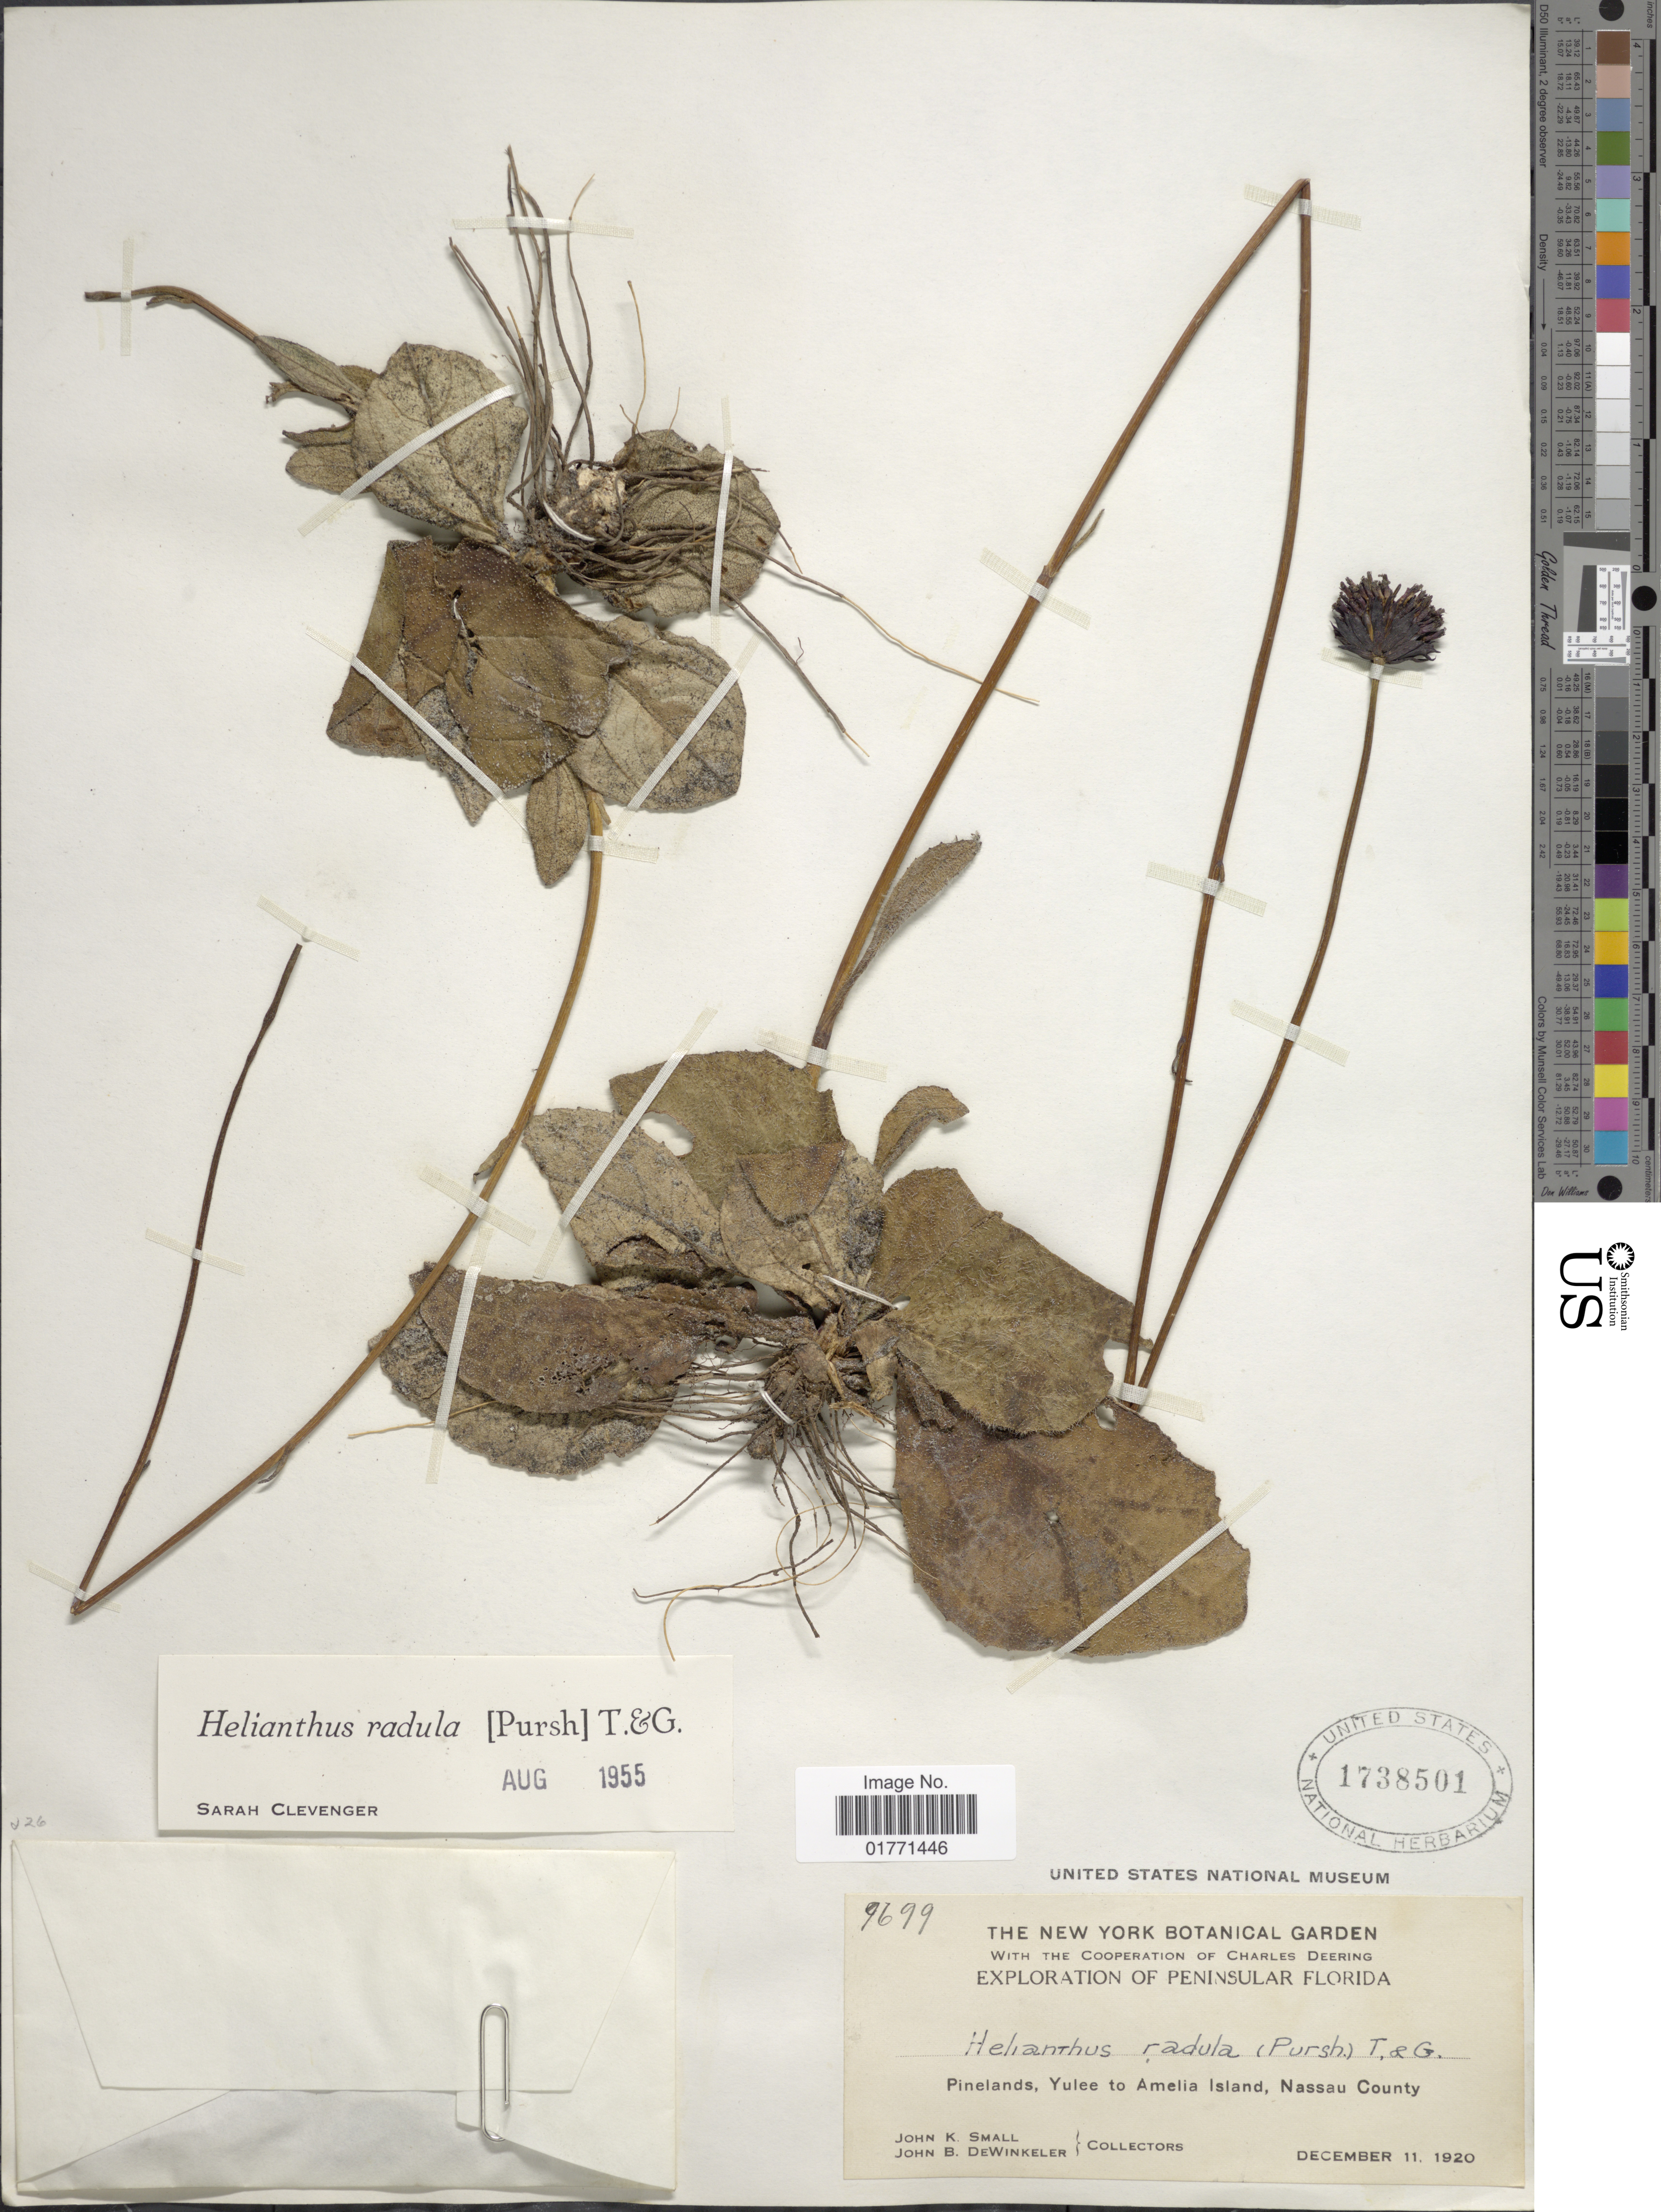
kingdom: Plantae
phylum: Tracheophyta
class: Magnoliopsida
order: Asterales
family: Asteraceae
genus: Helianthus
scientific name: Helianthus radula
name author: (Pursh) Torr. & A. Gray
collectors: J. K. Small & J. B. Dewinkeler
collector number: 9699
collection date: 1920-12-11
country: United States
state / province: Florida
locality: Peninsular Florida. Pinelands, Yulee to Amelia Island, Nassau County.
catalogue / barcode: US 1738501